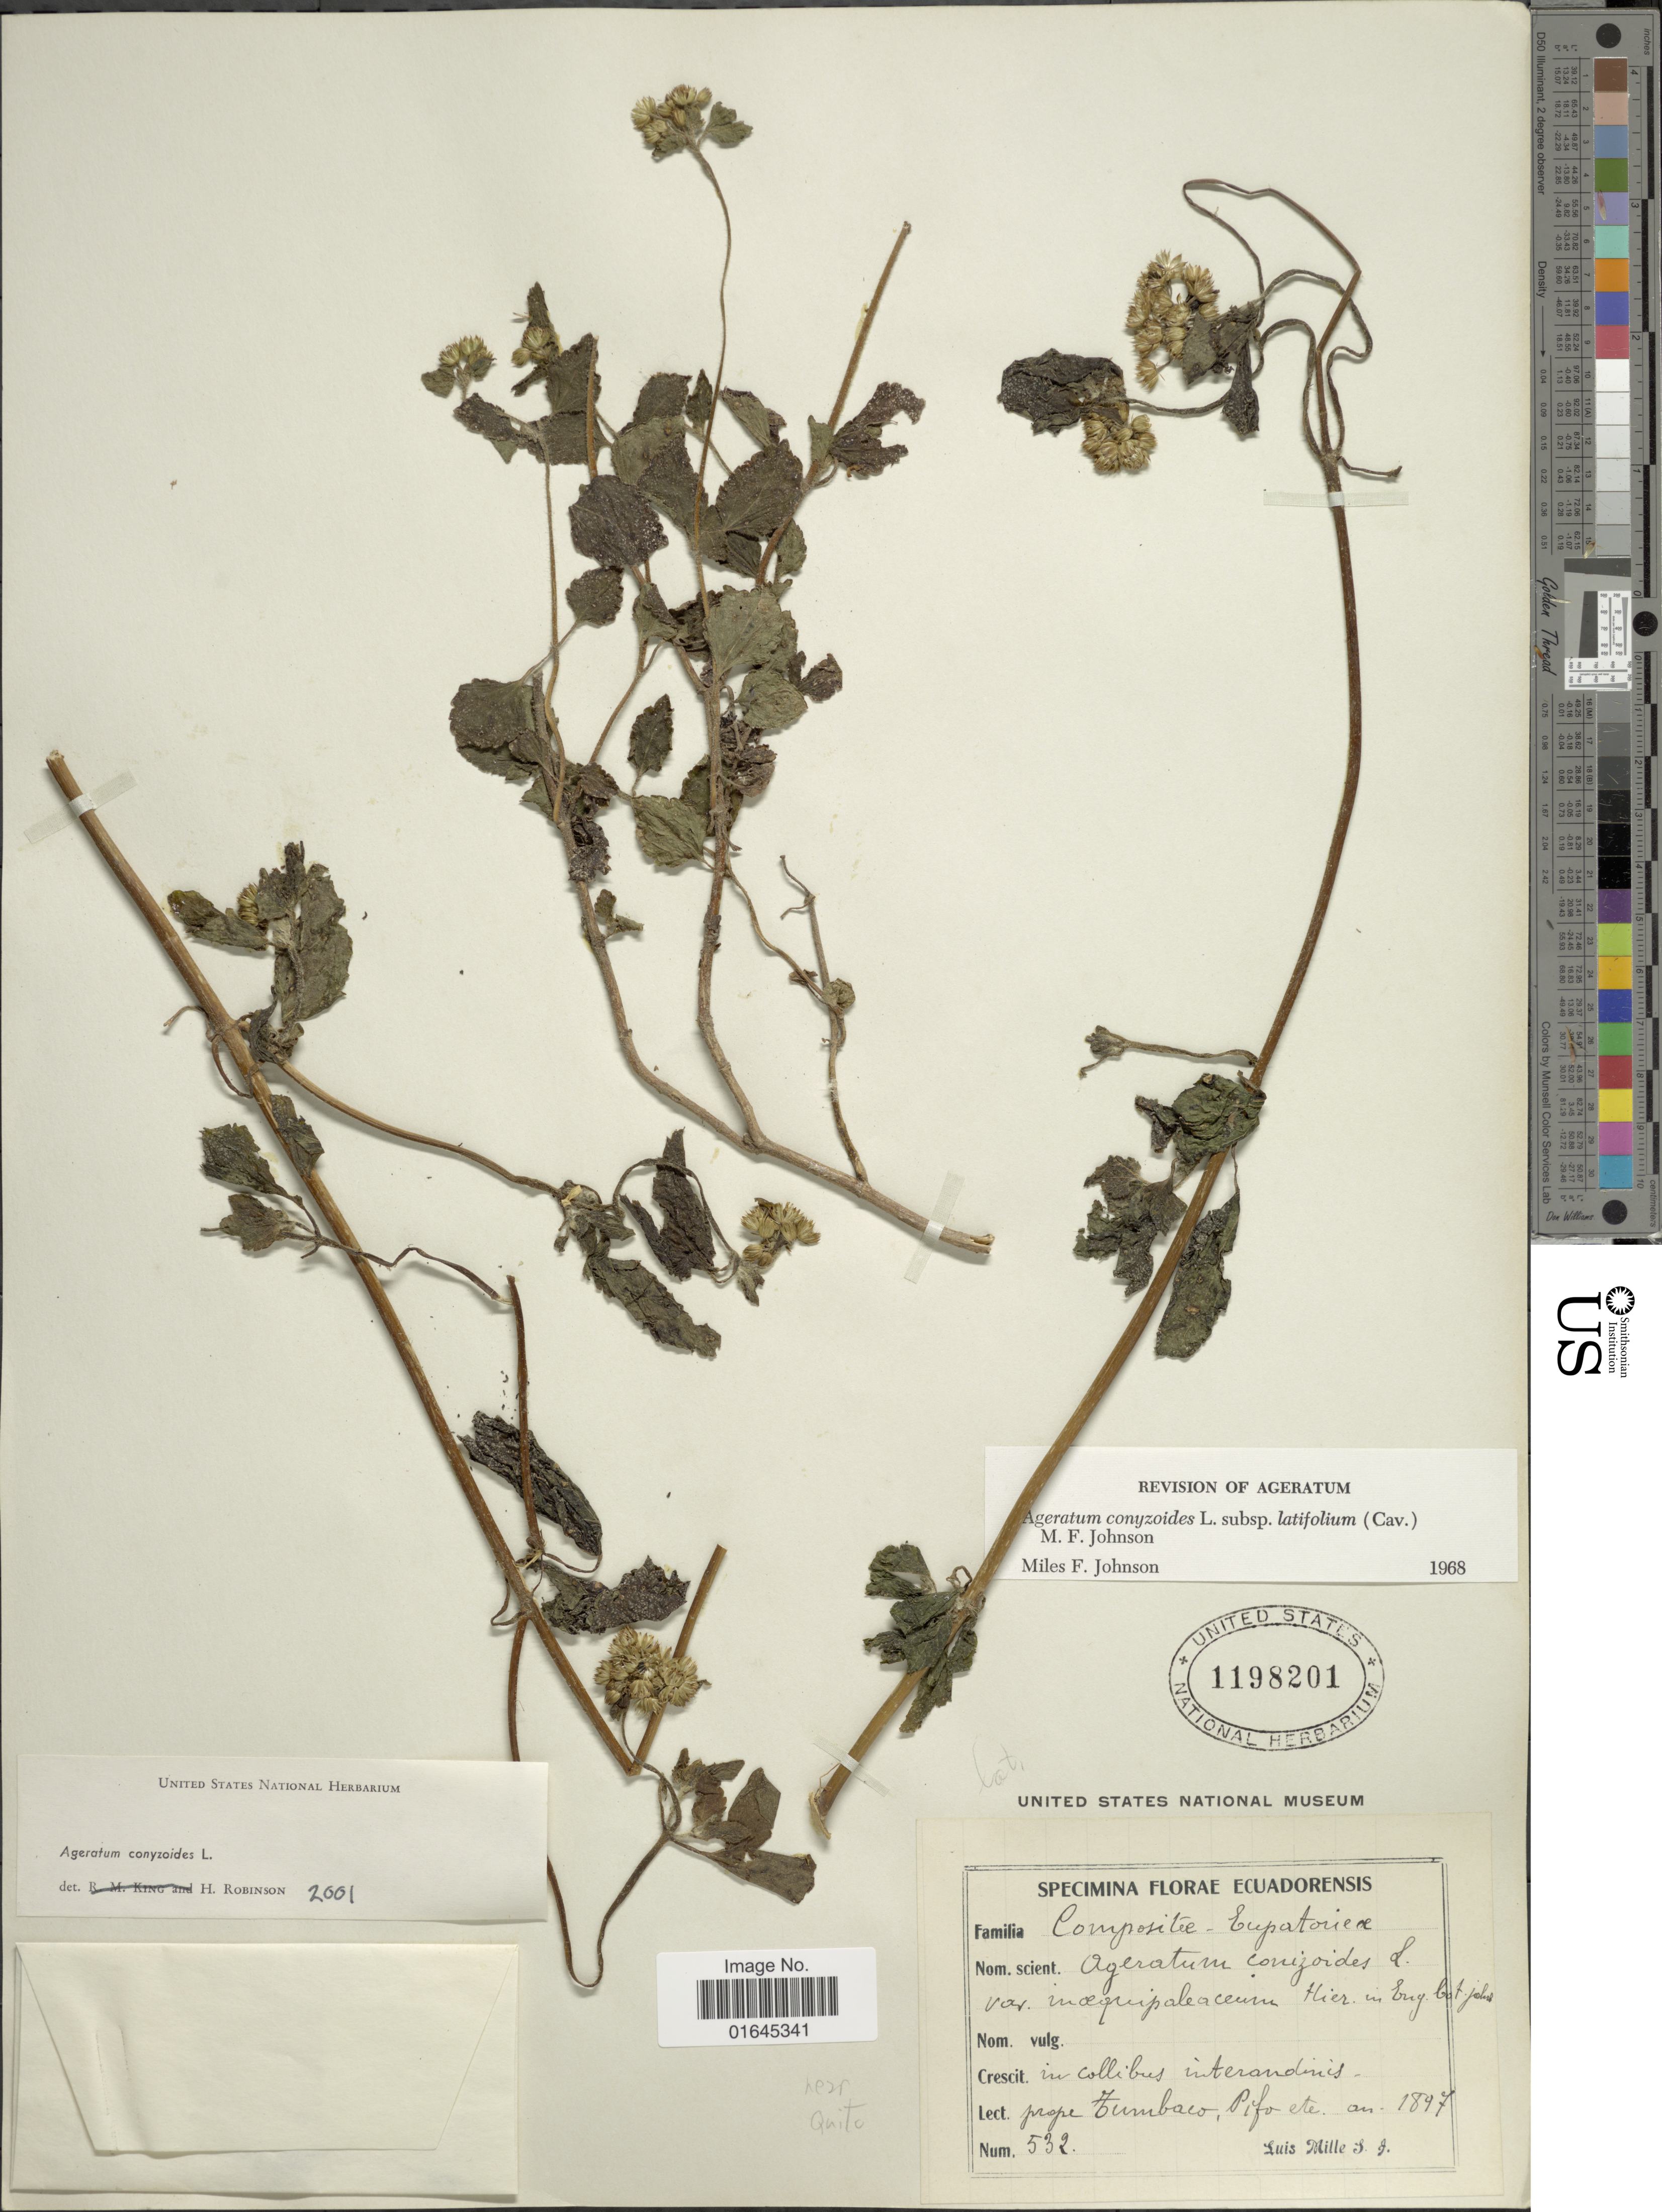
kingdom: Plantae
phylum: Tracheophyta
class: Magnoliopsida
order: Asterales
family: Asteraceae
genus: Ageratum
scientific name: Ageratum conyzoides subsp. conyzoides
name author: L.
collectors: L. Mille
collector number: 532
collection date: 1897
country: Ecuador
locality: Prope Tumbaco, Pifo etc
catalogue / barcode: US 1198201